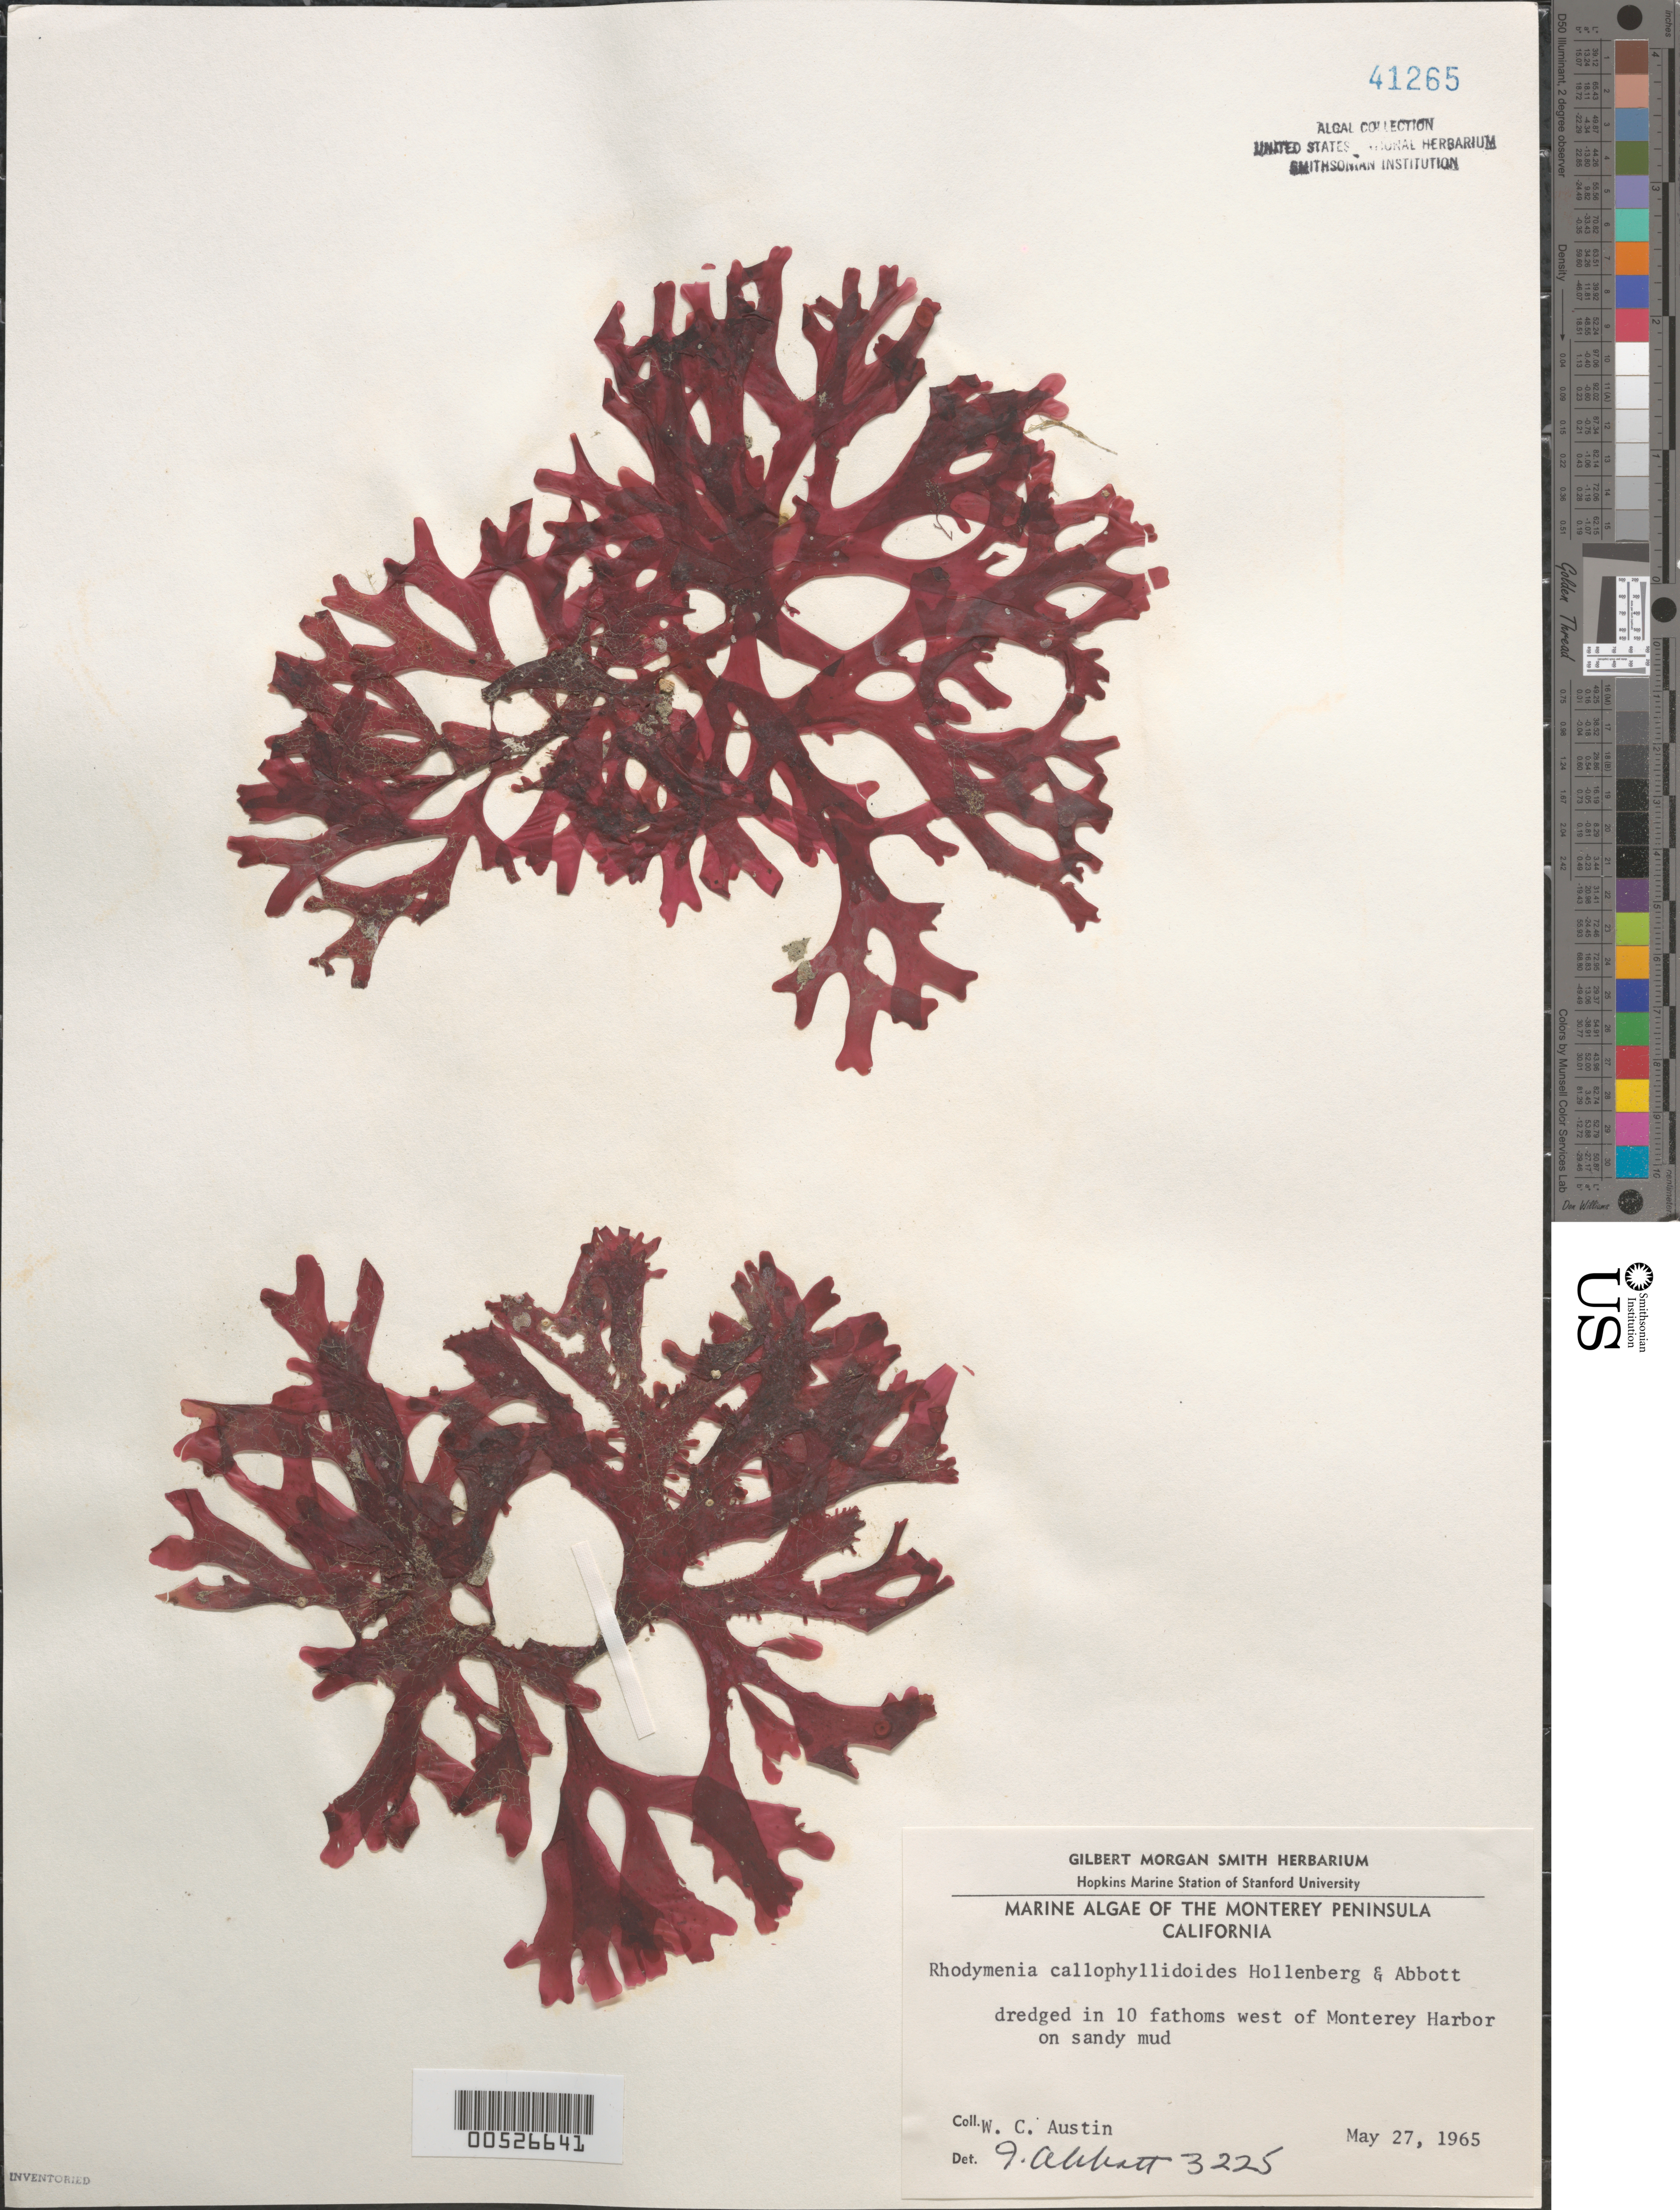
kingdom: Plantae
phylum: Rhodophyta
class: Florideophyceae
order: Rhodymeniales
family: Rhodymeniaceae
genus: Rhodymenia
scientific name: Rhodymenia callophyllidoides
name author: Hollenb. & I.A. Abbott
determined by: Abbott, Isabella A.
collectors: W. Austin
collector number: IAA 3225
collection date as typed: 27 May 1965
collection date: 1965-05-27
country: United States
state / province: California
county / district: Monterey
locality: West of Monterey Harbor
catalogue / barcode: US 41265